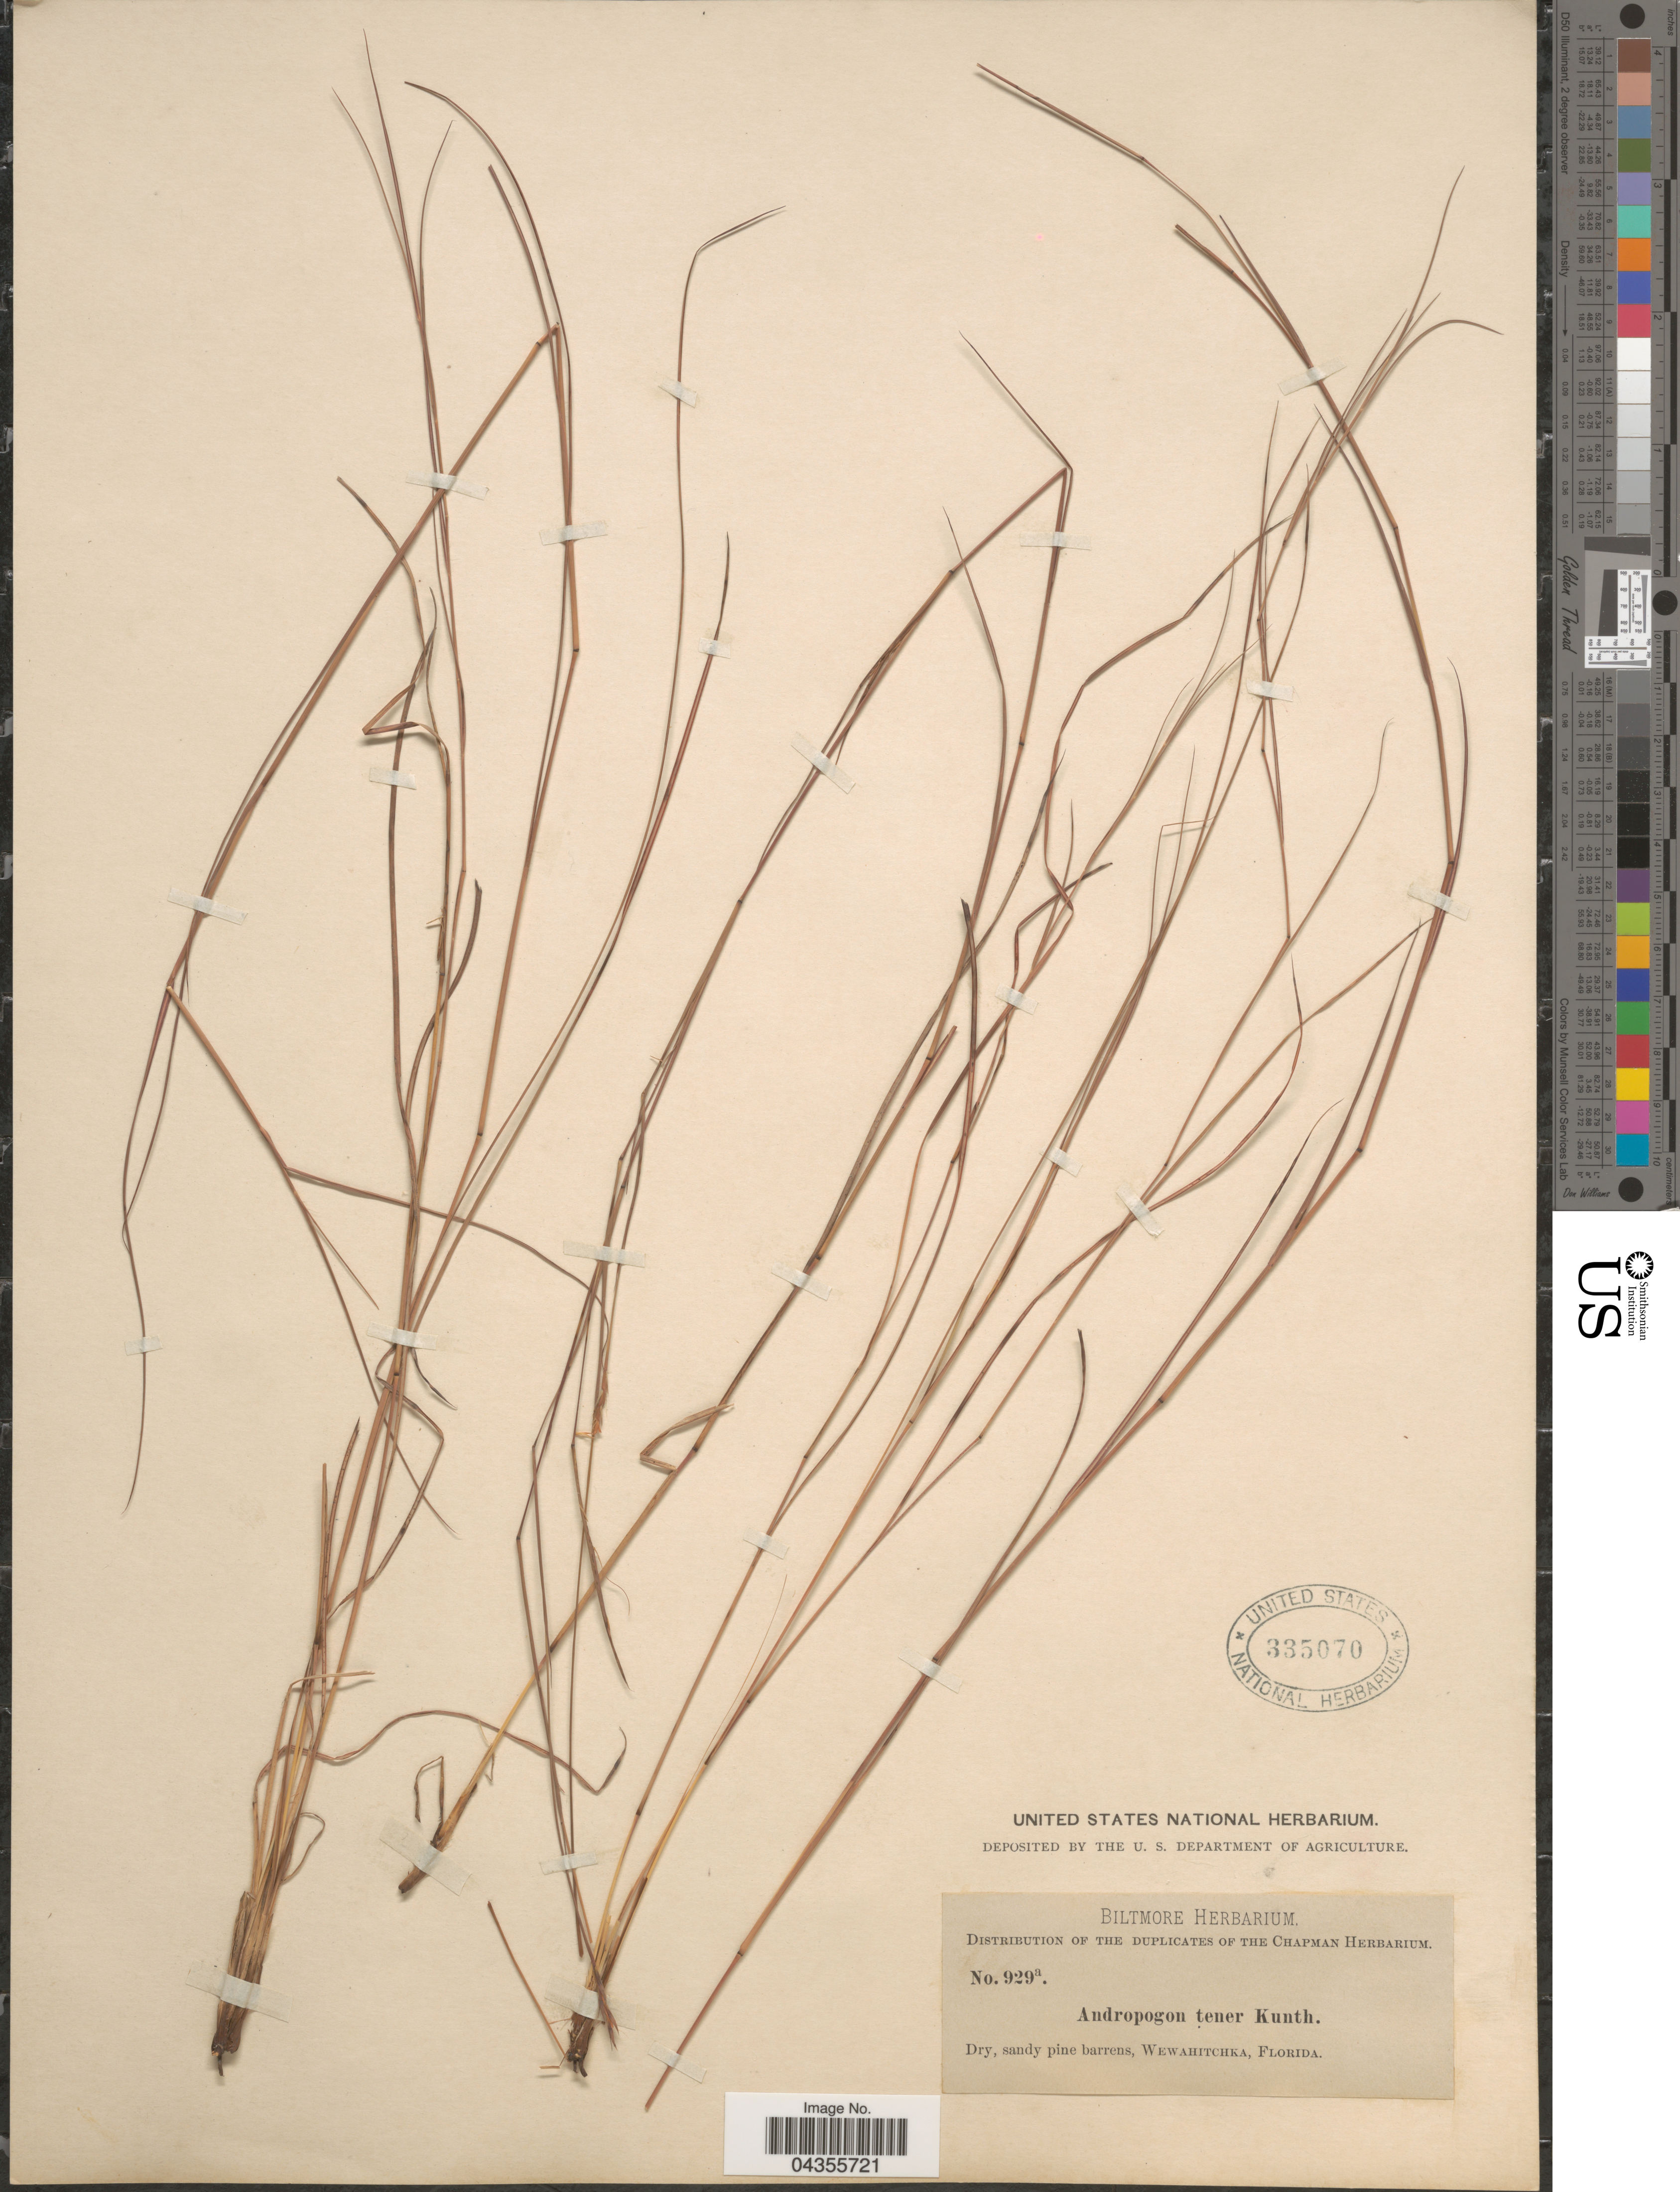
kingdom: Plantae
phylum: Tracheophyta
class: Liliopsida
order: Poales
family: Poaceae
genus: Schizachyrium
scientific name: Schizachyrium tenerum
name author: Nees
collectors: ex herb. Biltmore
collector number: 929a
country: United States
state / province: Florida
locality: Dry, sandy pine barrens, Wewahitchka.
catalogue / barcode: US 335070